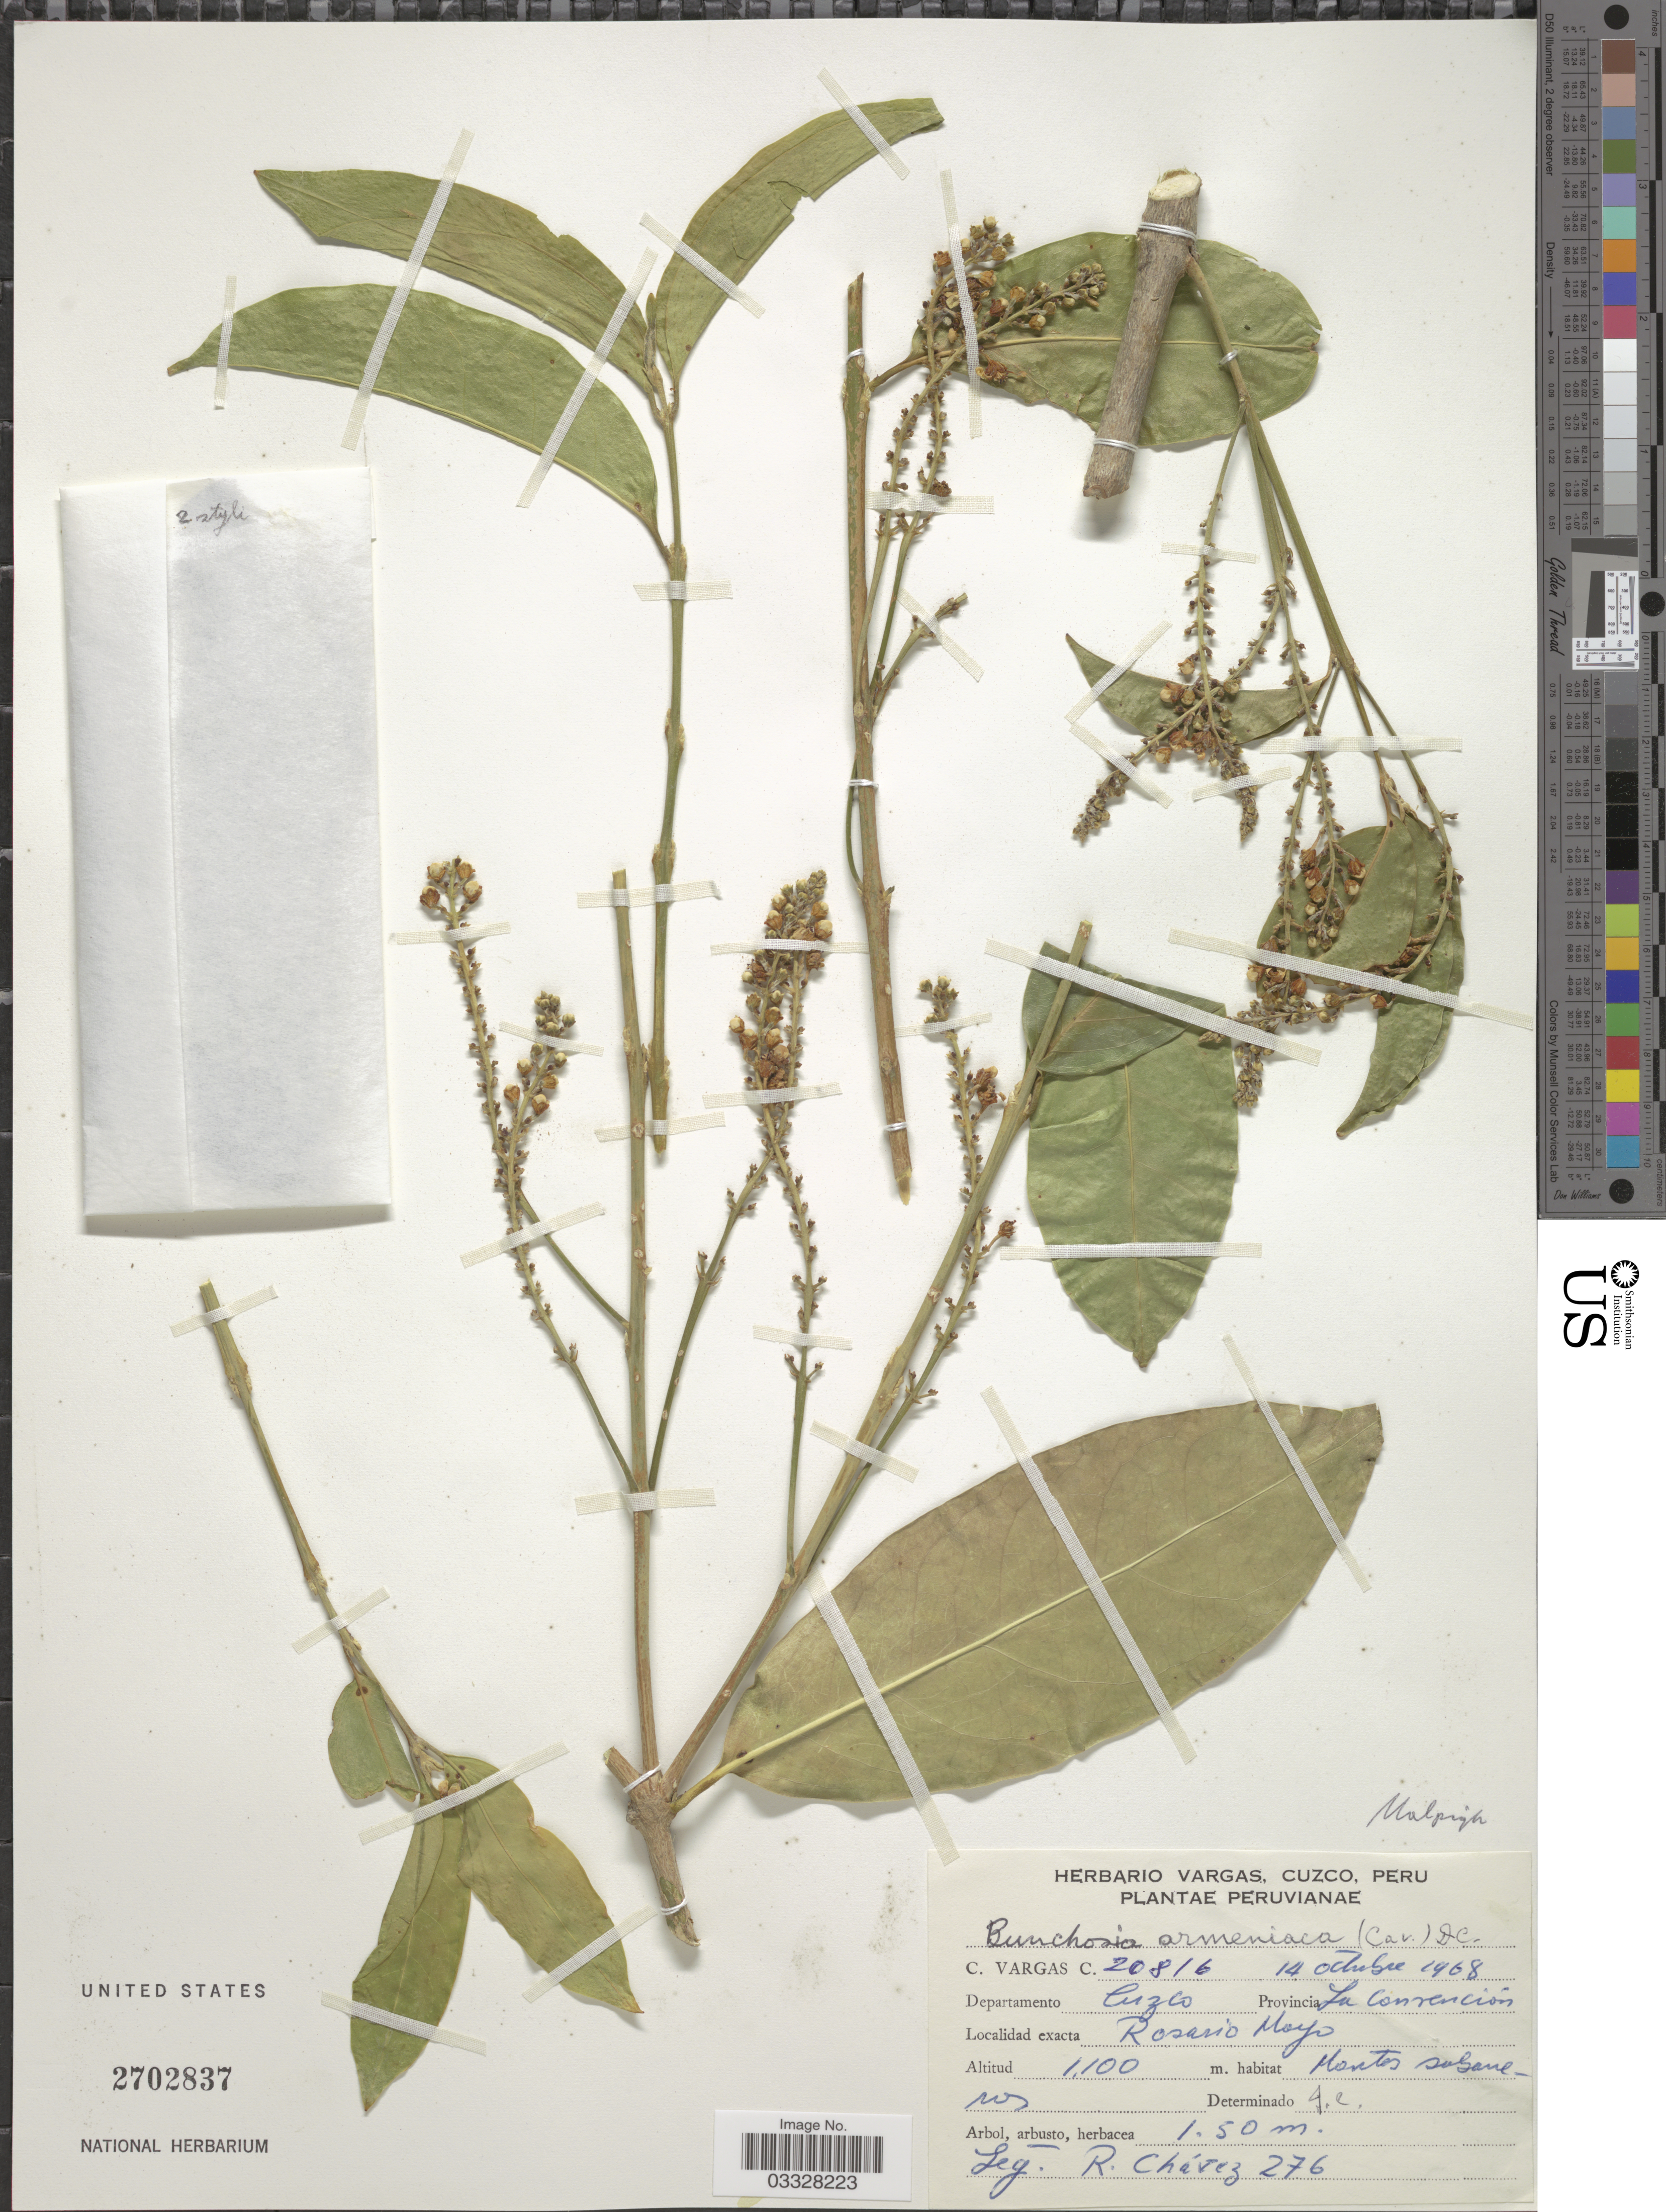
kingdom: Plantae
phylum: Tracheophyta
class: Magnoliopsida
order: Malpighiales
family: Malpighiaceae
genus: Bunchosia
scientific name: Bunchosia armeniaca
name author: (Cav.) DC.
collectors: R. Chávez & C. Vargas Calderón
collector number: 20816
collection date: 1968-10-14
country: Peru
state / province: Cusco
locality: Departamento Cuzco. Provincia La Convención. Rosario Mayo.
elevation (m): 1100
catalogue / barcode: US 2702837